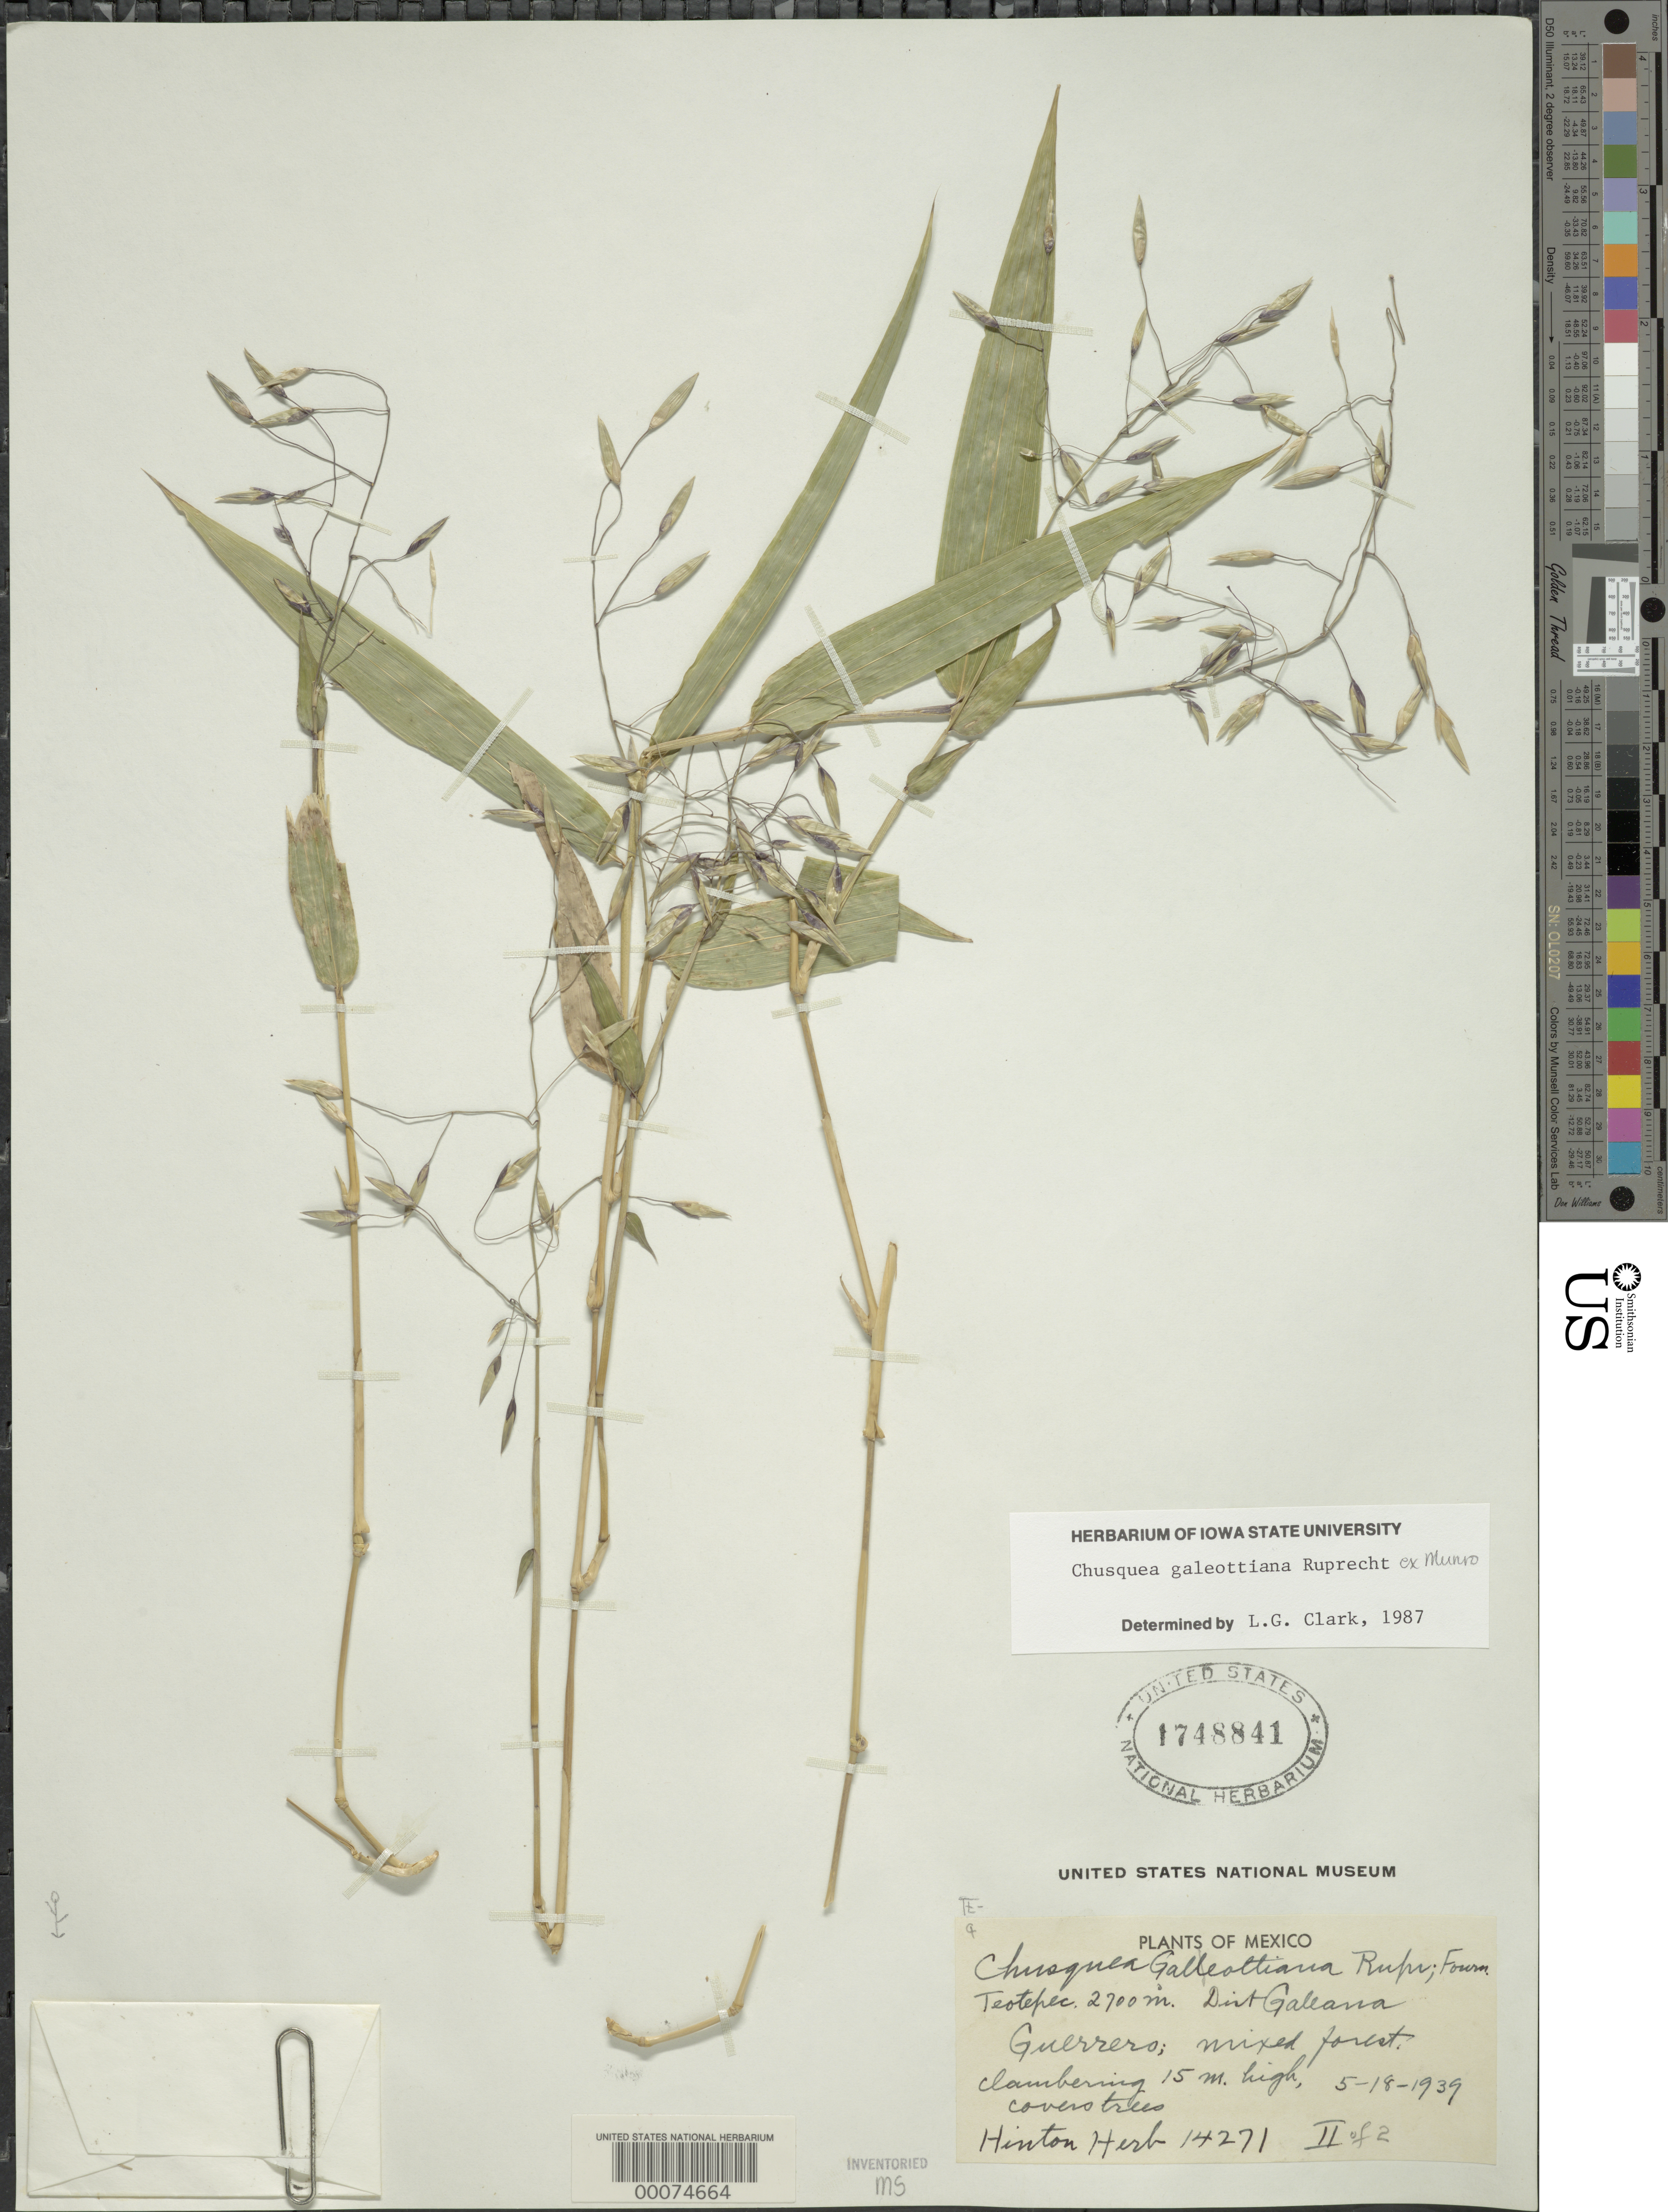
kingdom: Plantae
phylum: Tracheophyta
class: Liliopsida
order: Poales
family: Poaceae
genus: Chusquea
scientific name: Chusquea galeottiana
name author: Rupr. ex Munro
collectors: G. B. Hinton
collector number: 14271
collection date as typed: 18 May 1939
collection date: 1939-05-18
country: Mexico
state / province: Guerrero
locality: Teotepec, Galeana Dist.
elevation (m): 2700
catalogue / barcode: US 1748841